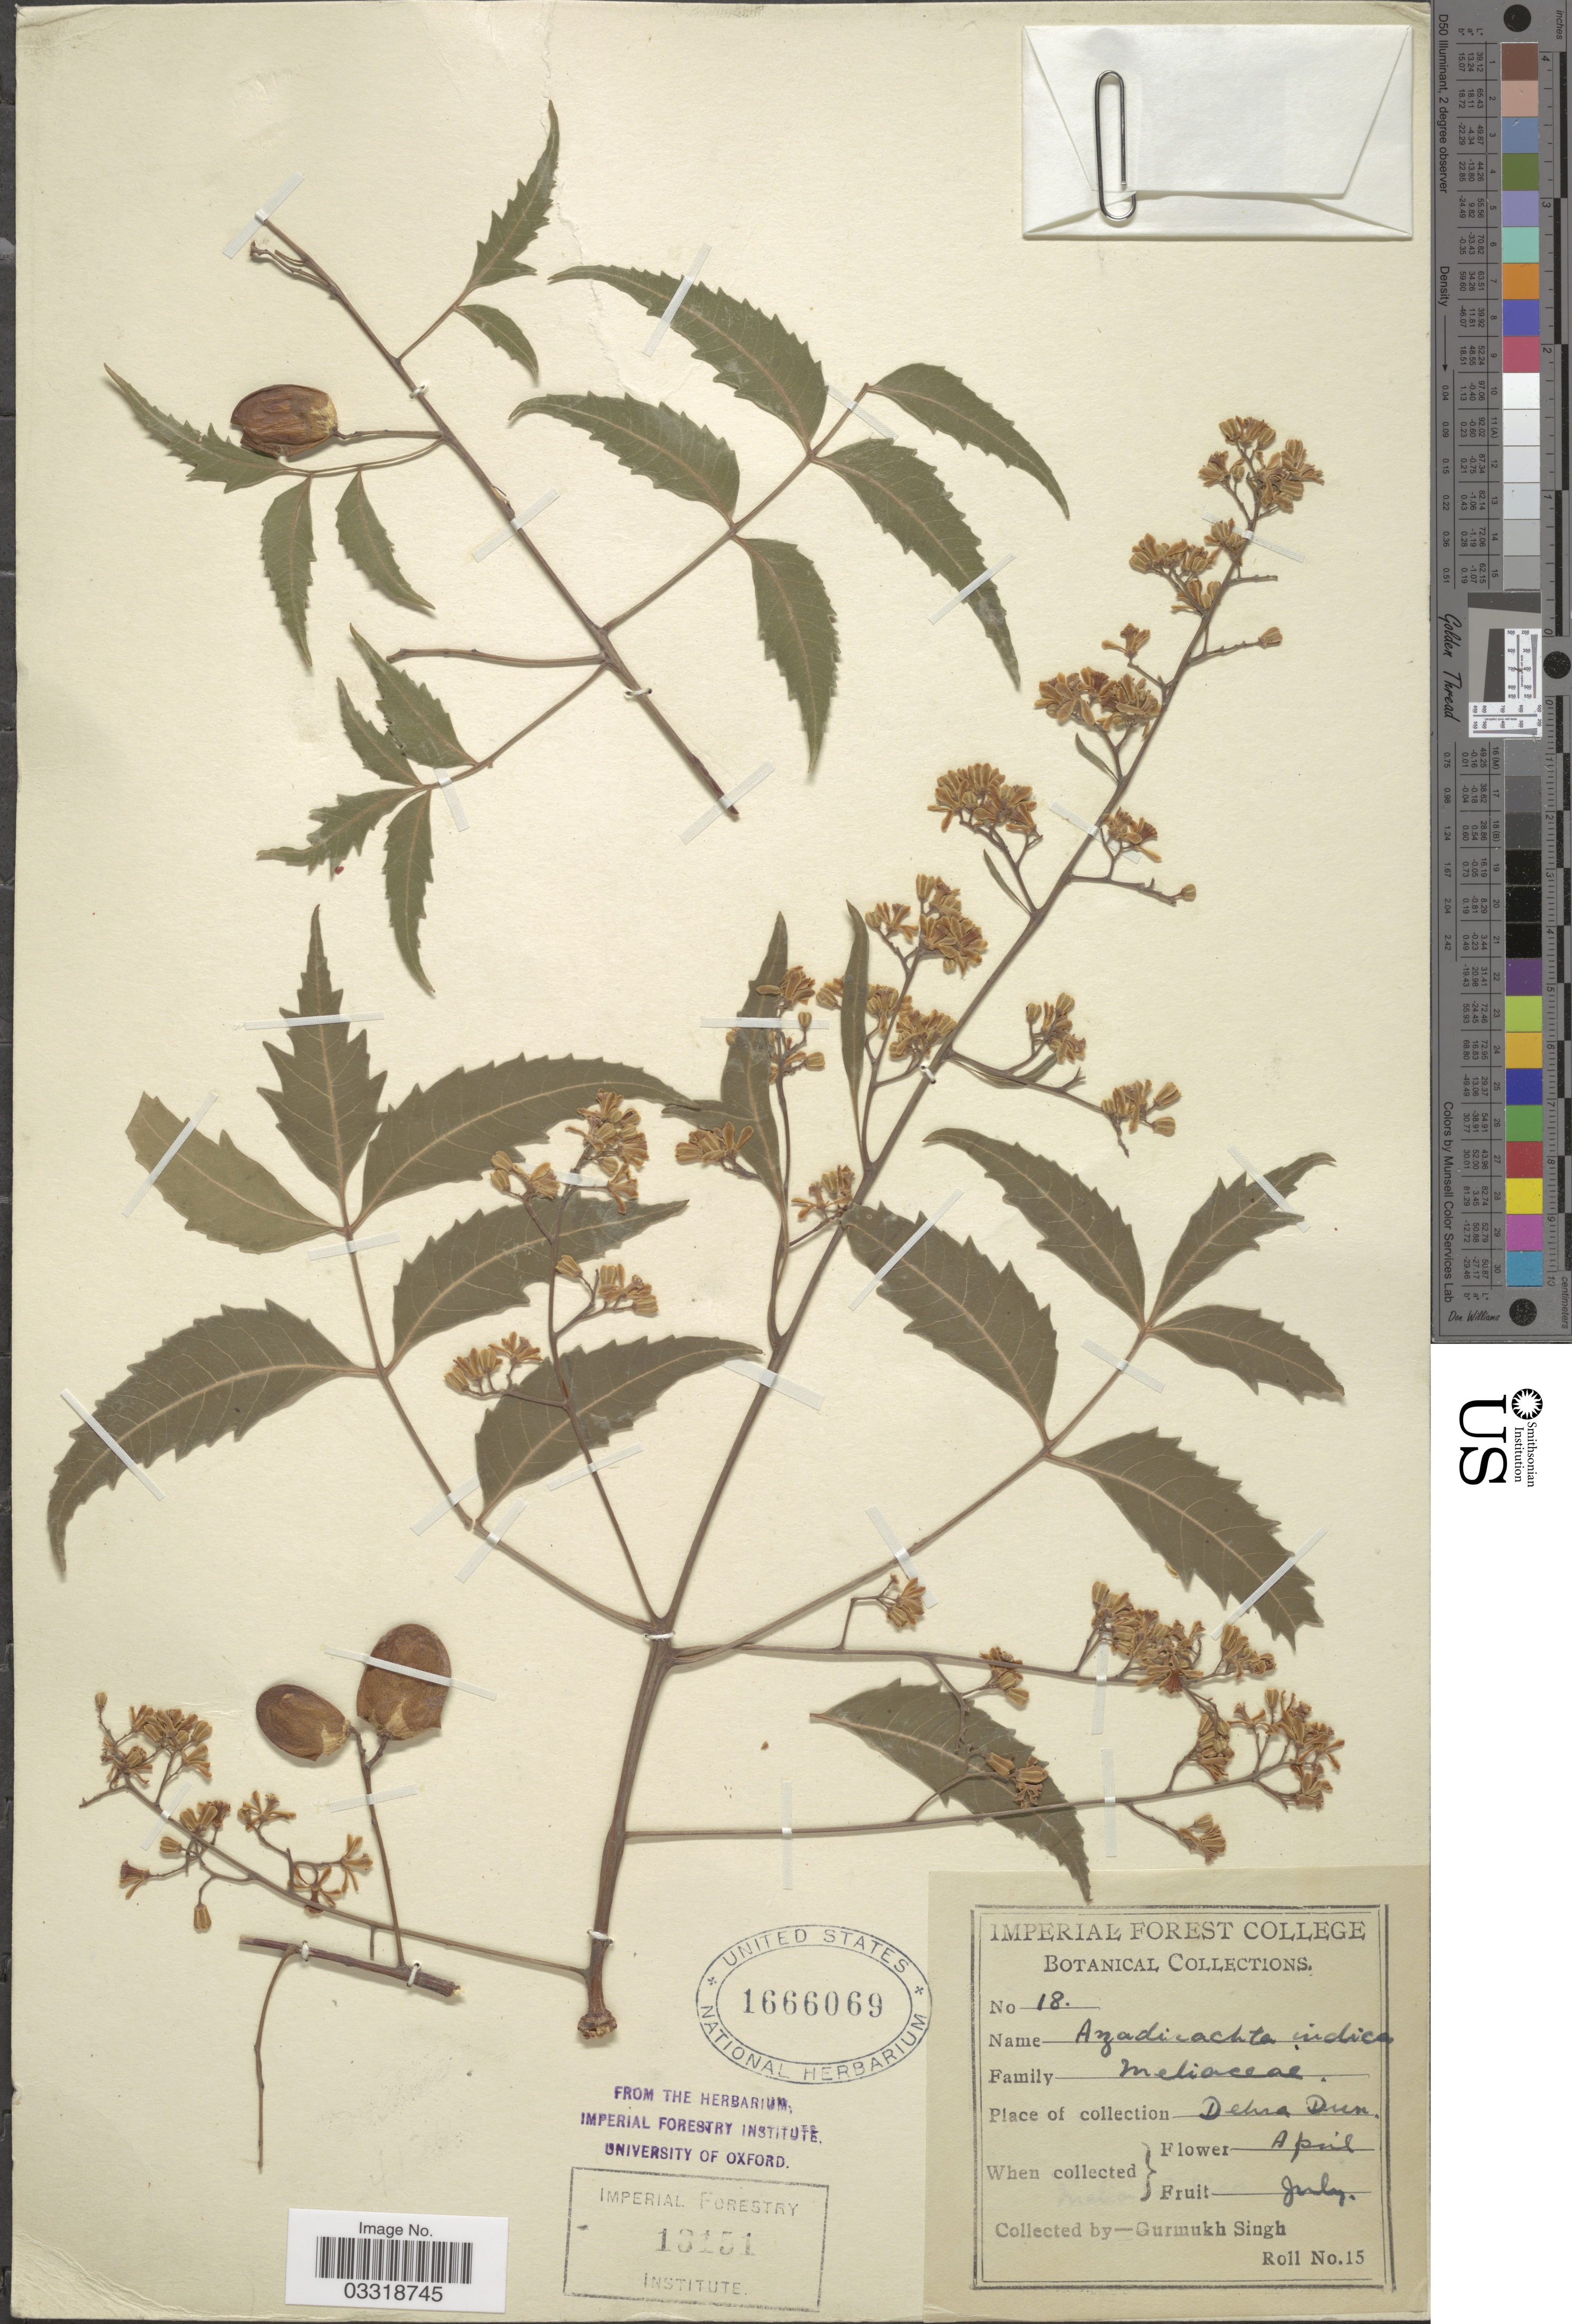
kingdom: Plantae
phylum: Tracheophyta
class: Magnoliopsida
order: Sapindales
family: Meliaceae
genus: Azadirachta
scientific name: Azadirachta indica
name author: A. Juss.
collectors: G. Singh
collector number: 18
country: India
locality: Dehra Dun.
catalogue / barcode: US 1666069